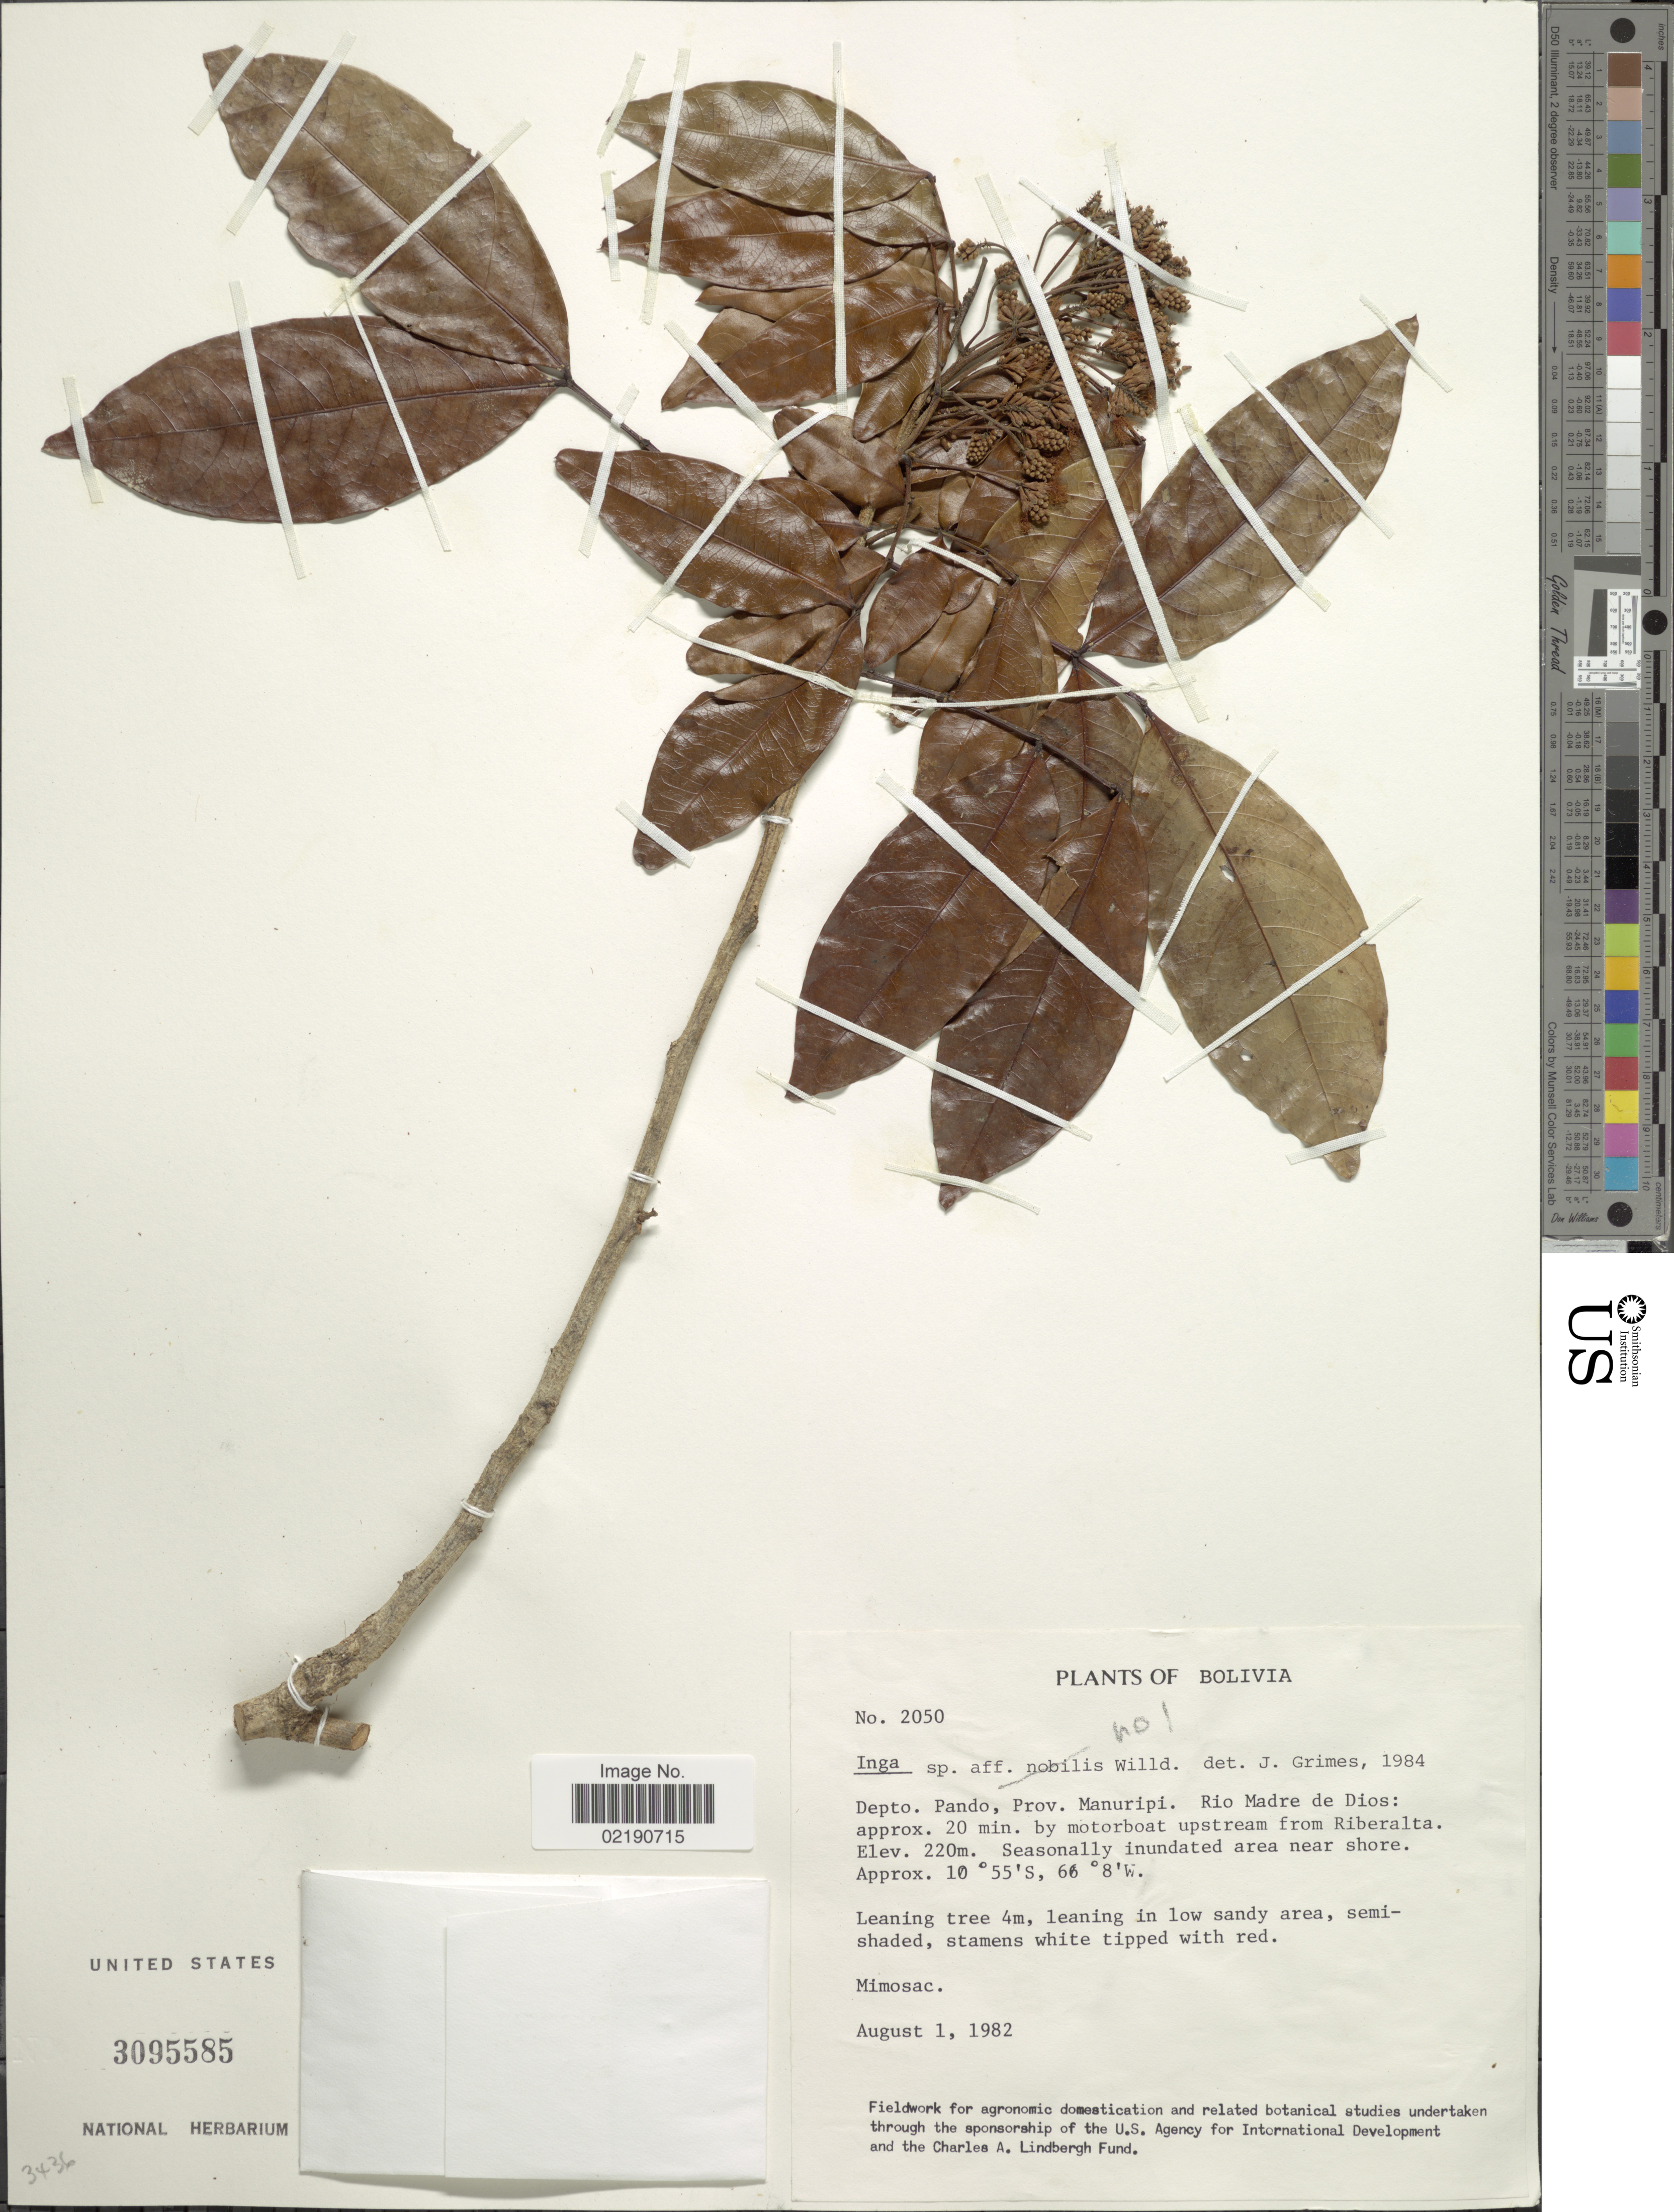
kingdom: Plantae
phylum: Tracheophyta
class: Magnoliopsida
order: Fabales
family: Fabaceae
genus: Inga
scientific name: Inga sp.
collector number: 2050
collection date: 1982-08-01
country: Bolivia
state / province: Pando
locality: Prov. Manuripi, Rio Madre de Dios, approx. 20 min by motorboat upstream from Riberalta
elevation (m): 220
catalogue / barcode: US 3095585